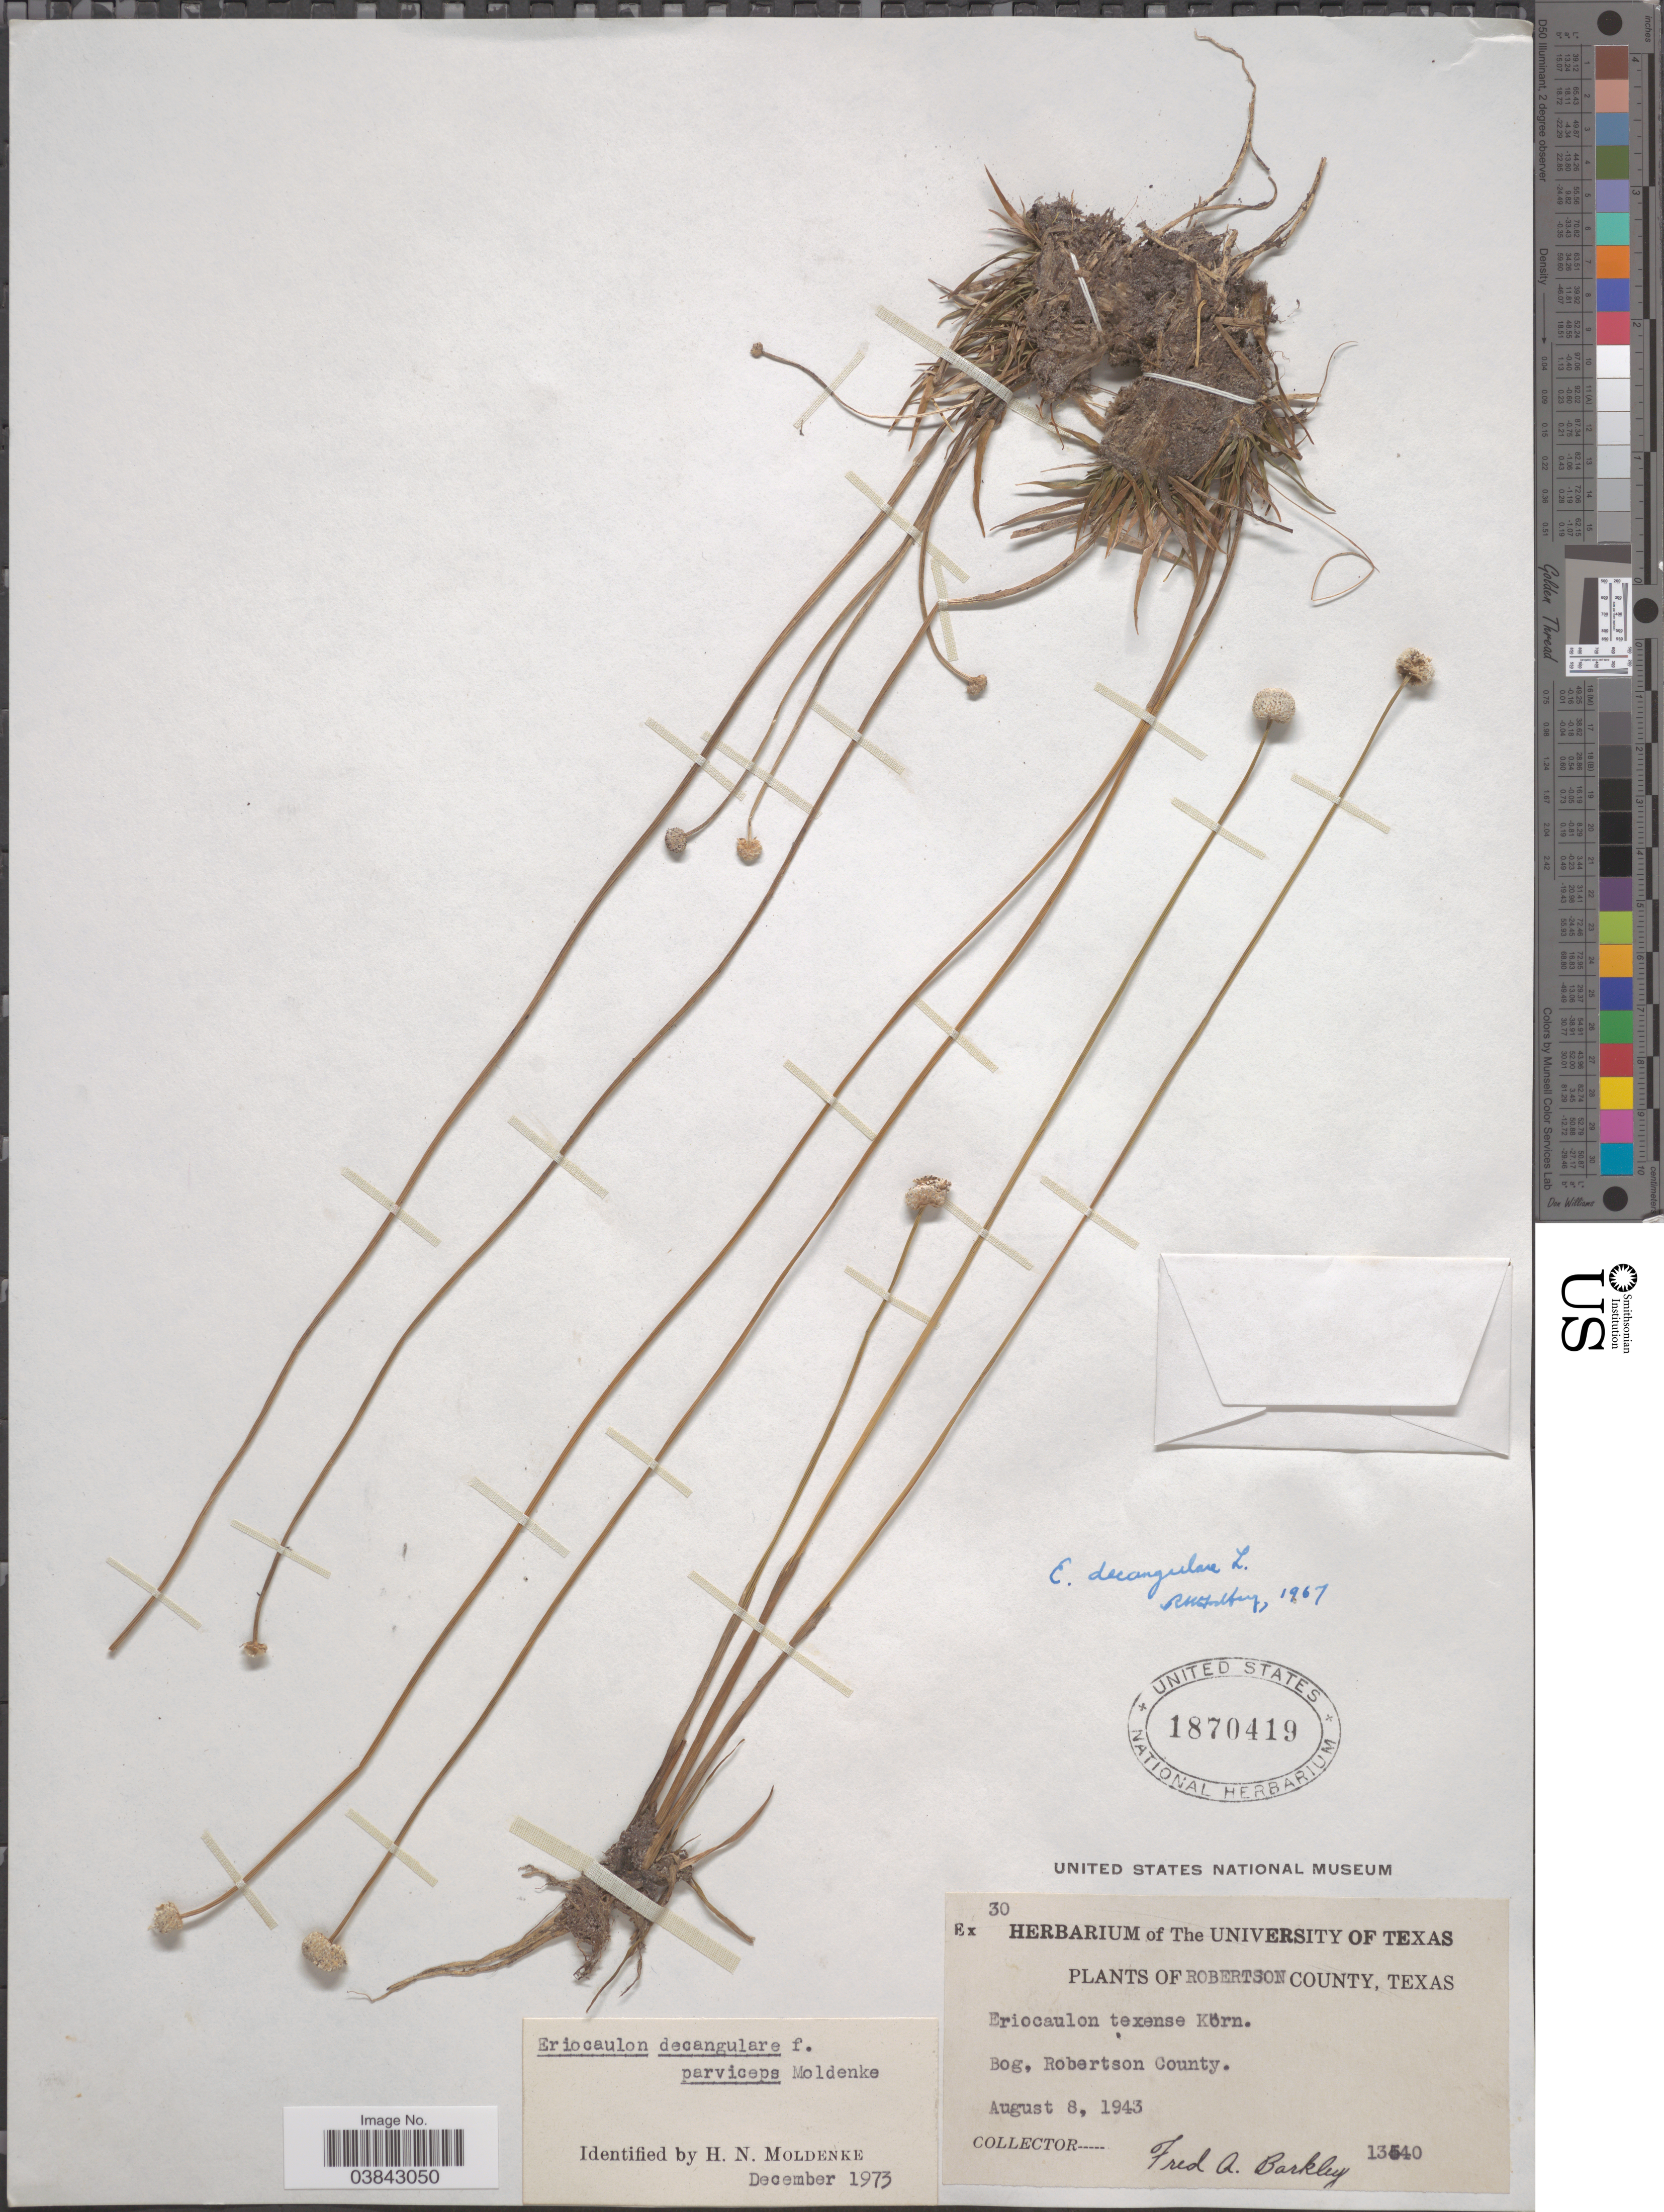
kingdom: Plantae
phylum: Tracheophyta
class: Liliopsida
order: Poales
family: Eriocaulaceae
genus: Eriocaulon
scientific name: Eriocaulon decangulare f. parviceps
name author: Moldenke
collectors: F. A. Barkley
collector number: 13540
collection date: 1943-08-08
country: United States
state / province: Texas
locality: Robertson County.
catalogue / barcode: US 1870419